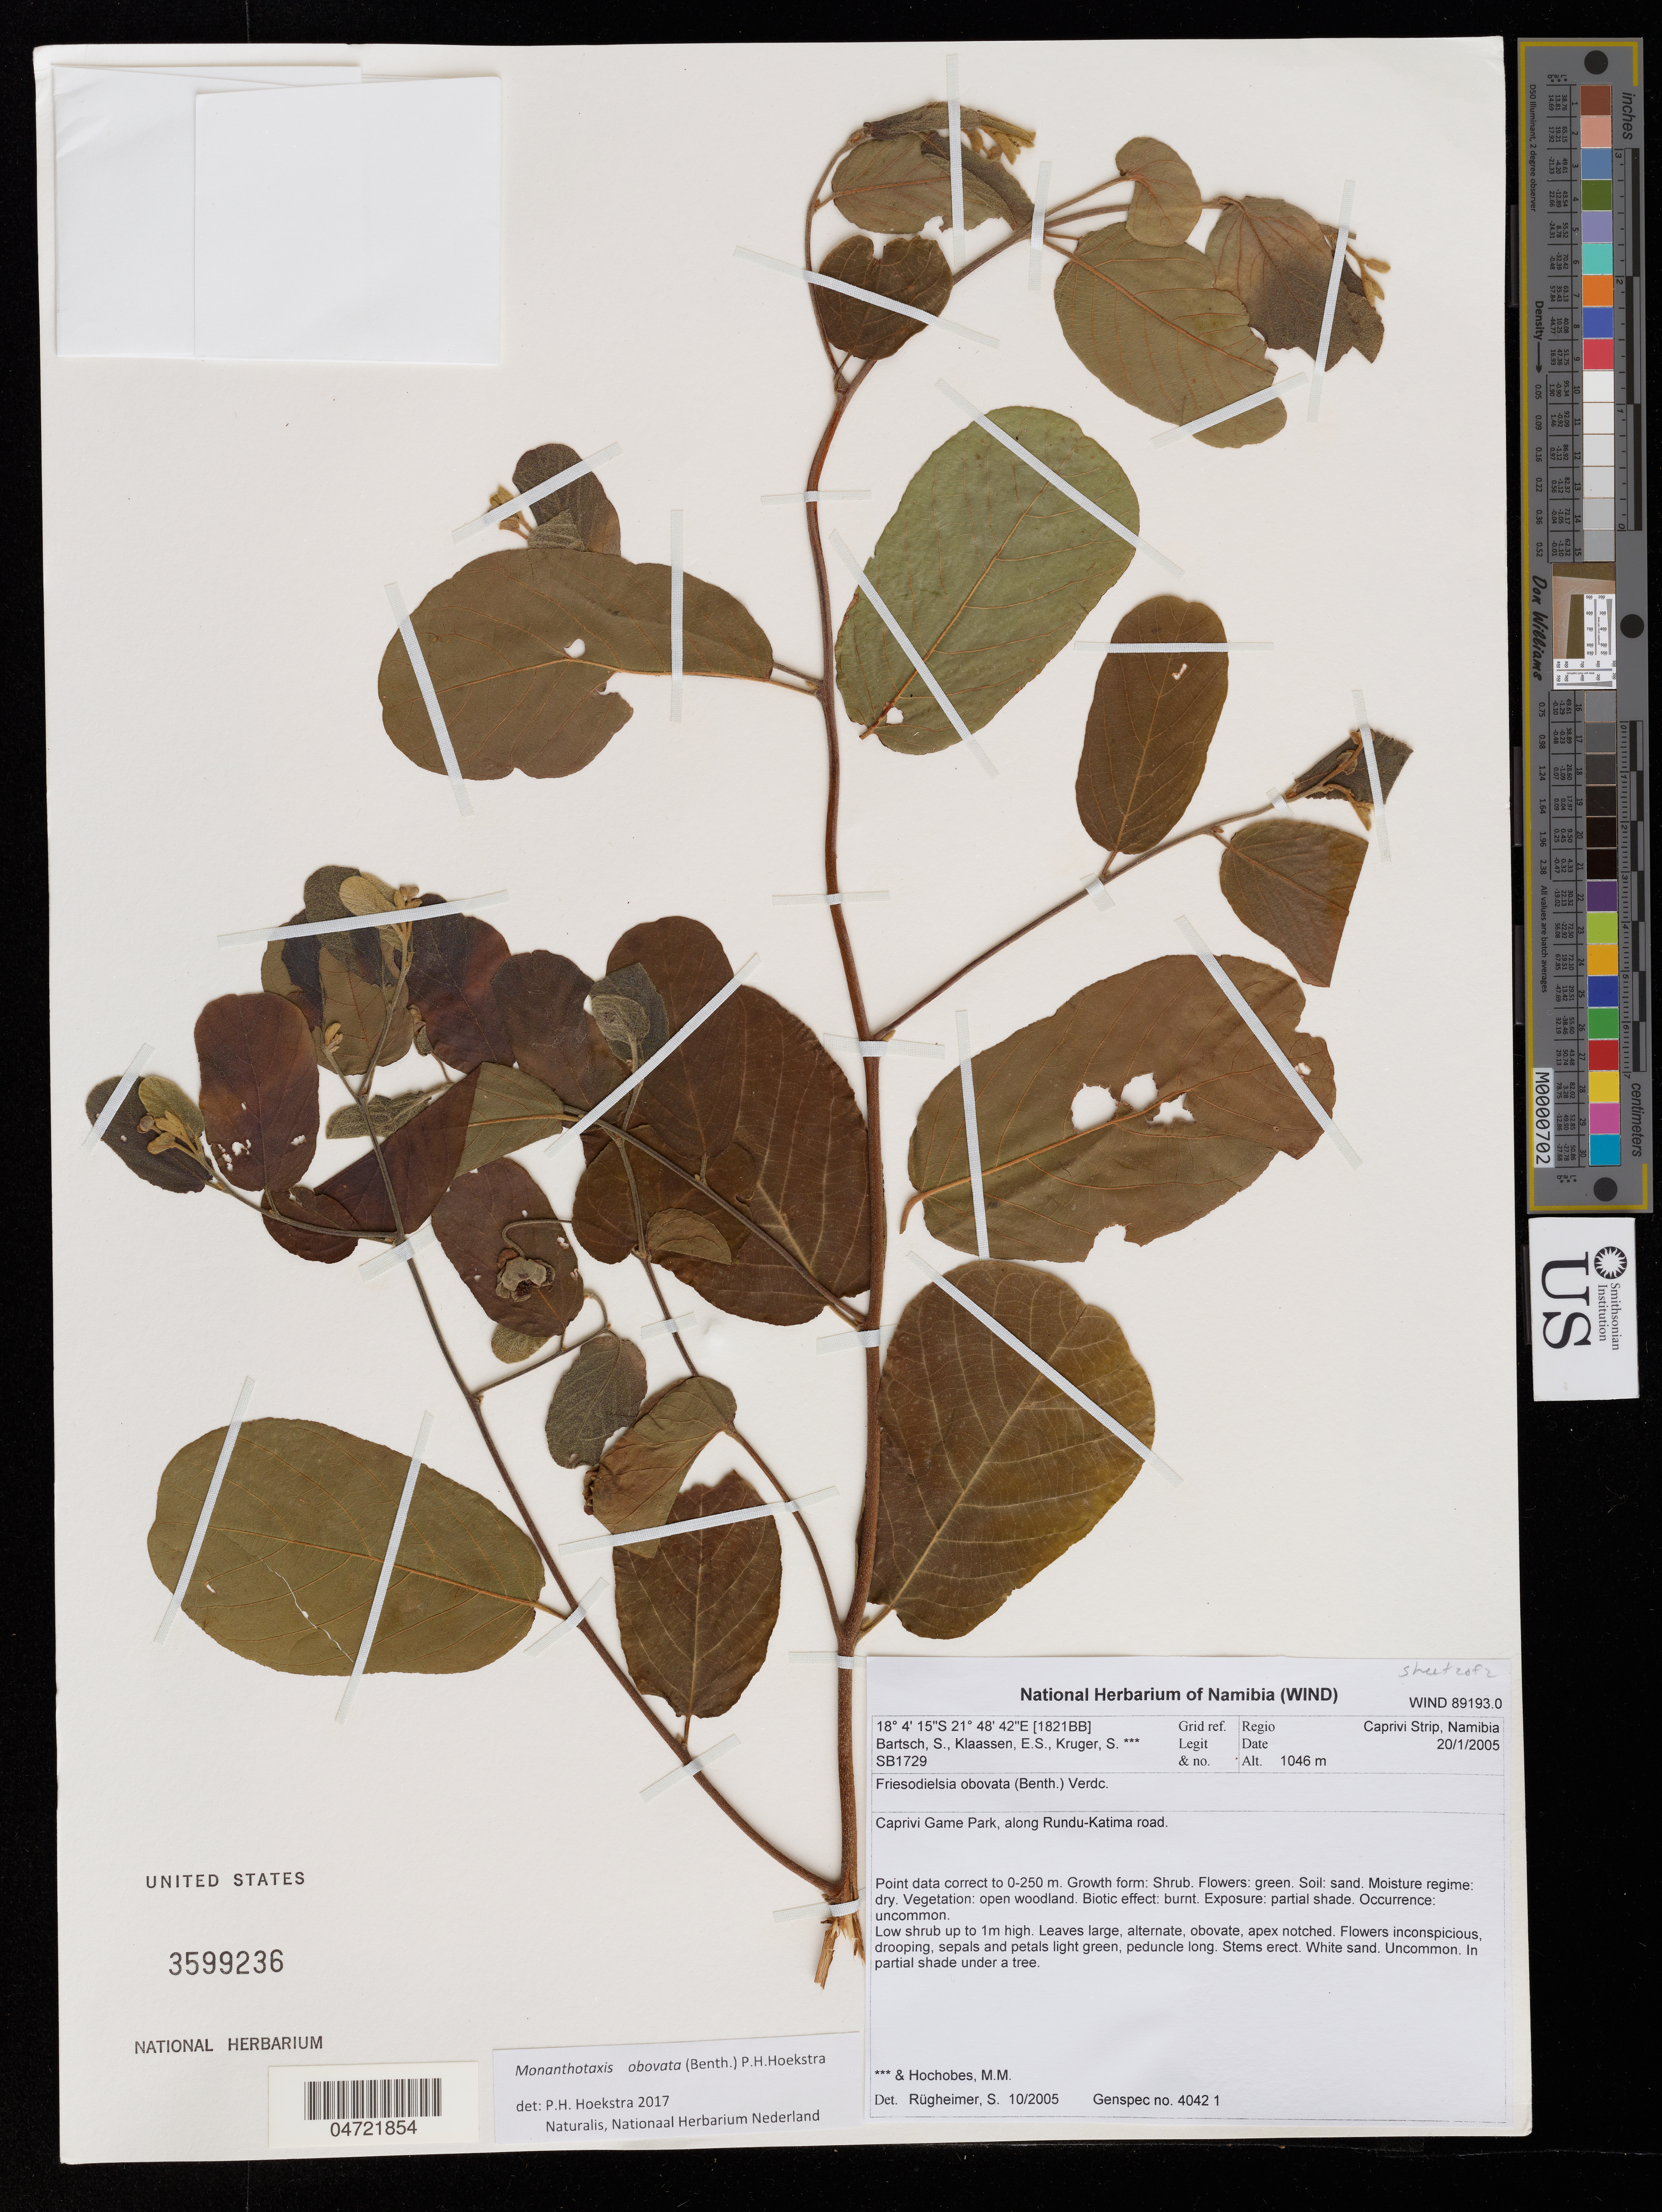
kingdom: Plantae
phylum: Tracheophyta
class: Magnoliopsida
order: Magnoliales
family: Annonaceae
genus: Monanthotaxis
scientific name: Monanthotaxis obovata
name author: (Benth.) P.H. Hoekstra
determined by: Hoekstra, P. H.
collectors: S. Bartsch, E. S. Klaassen, S. Kruger & M. Hochobes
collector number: SB 1729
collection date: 2005-01-20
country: Namibia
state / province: Caprivi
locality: Caprivi Game Park, along Rundu-Katima road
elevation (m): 1046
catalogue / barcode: US 3599236